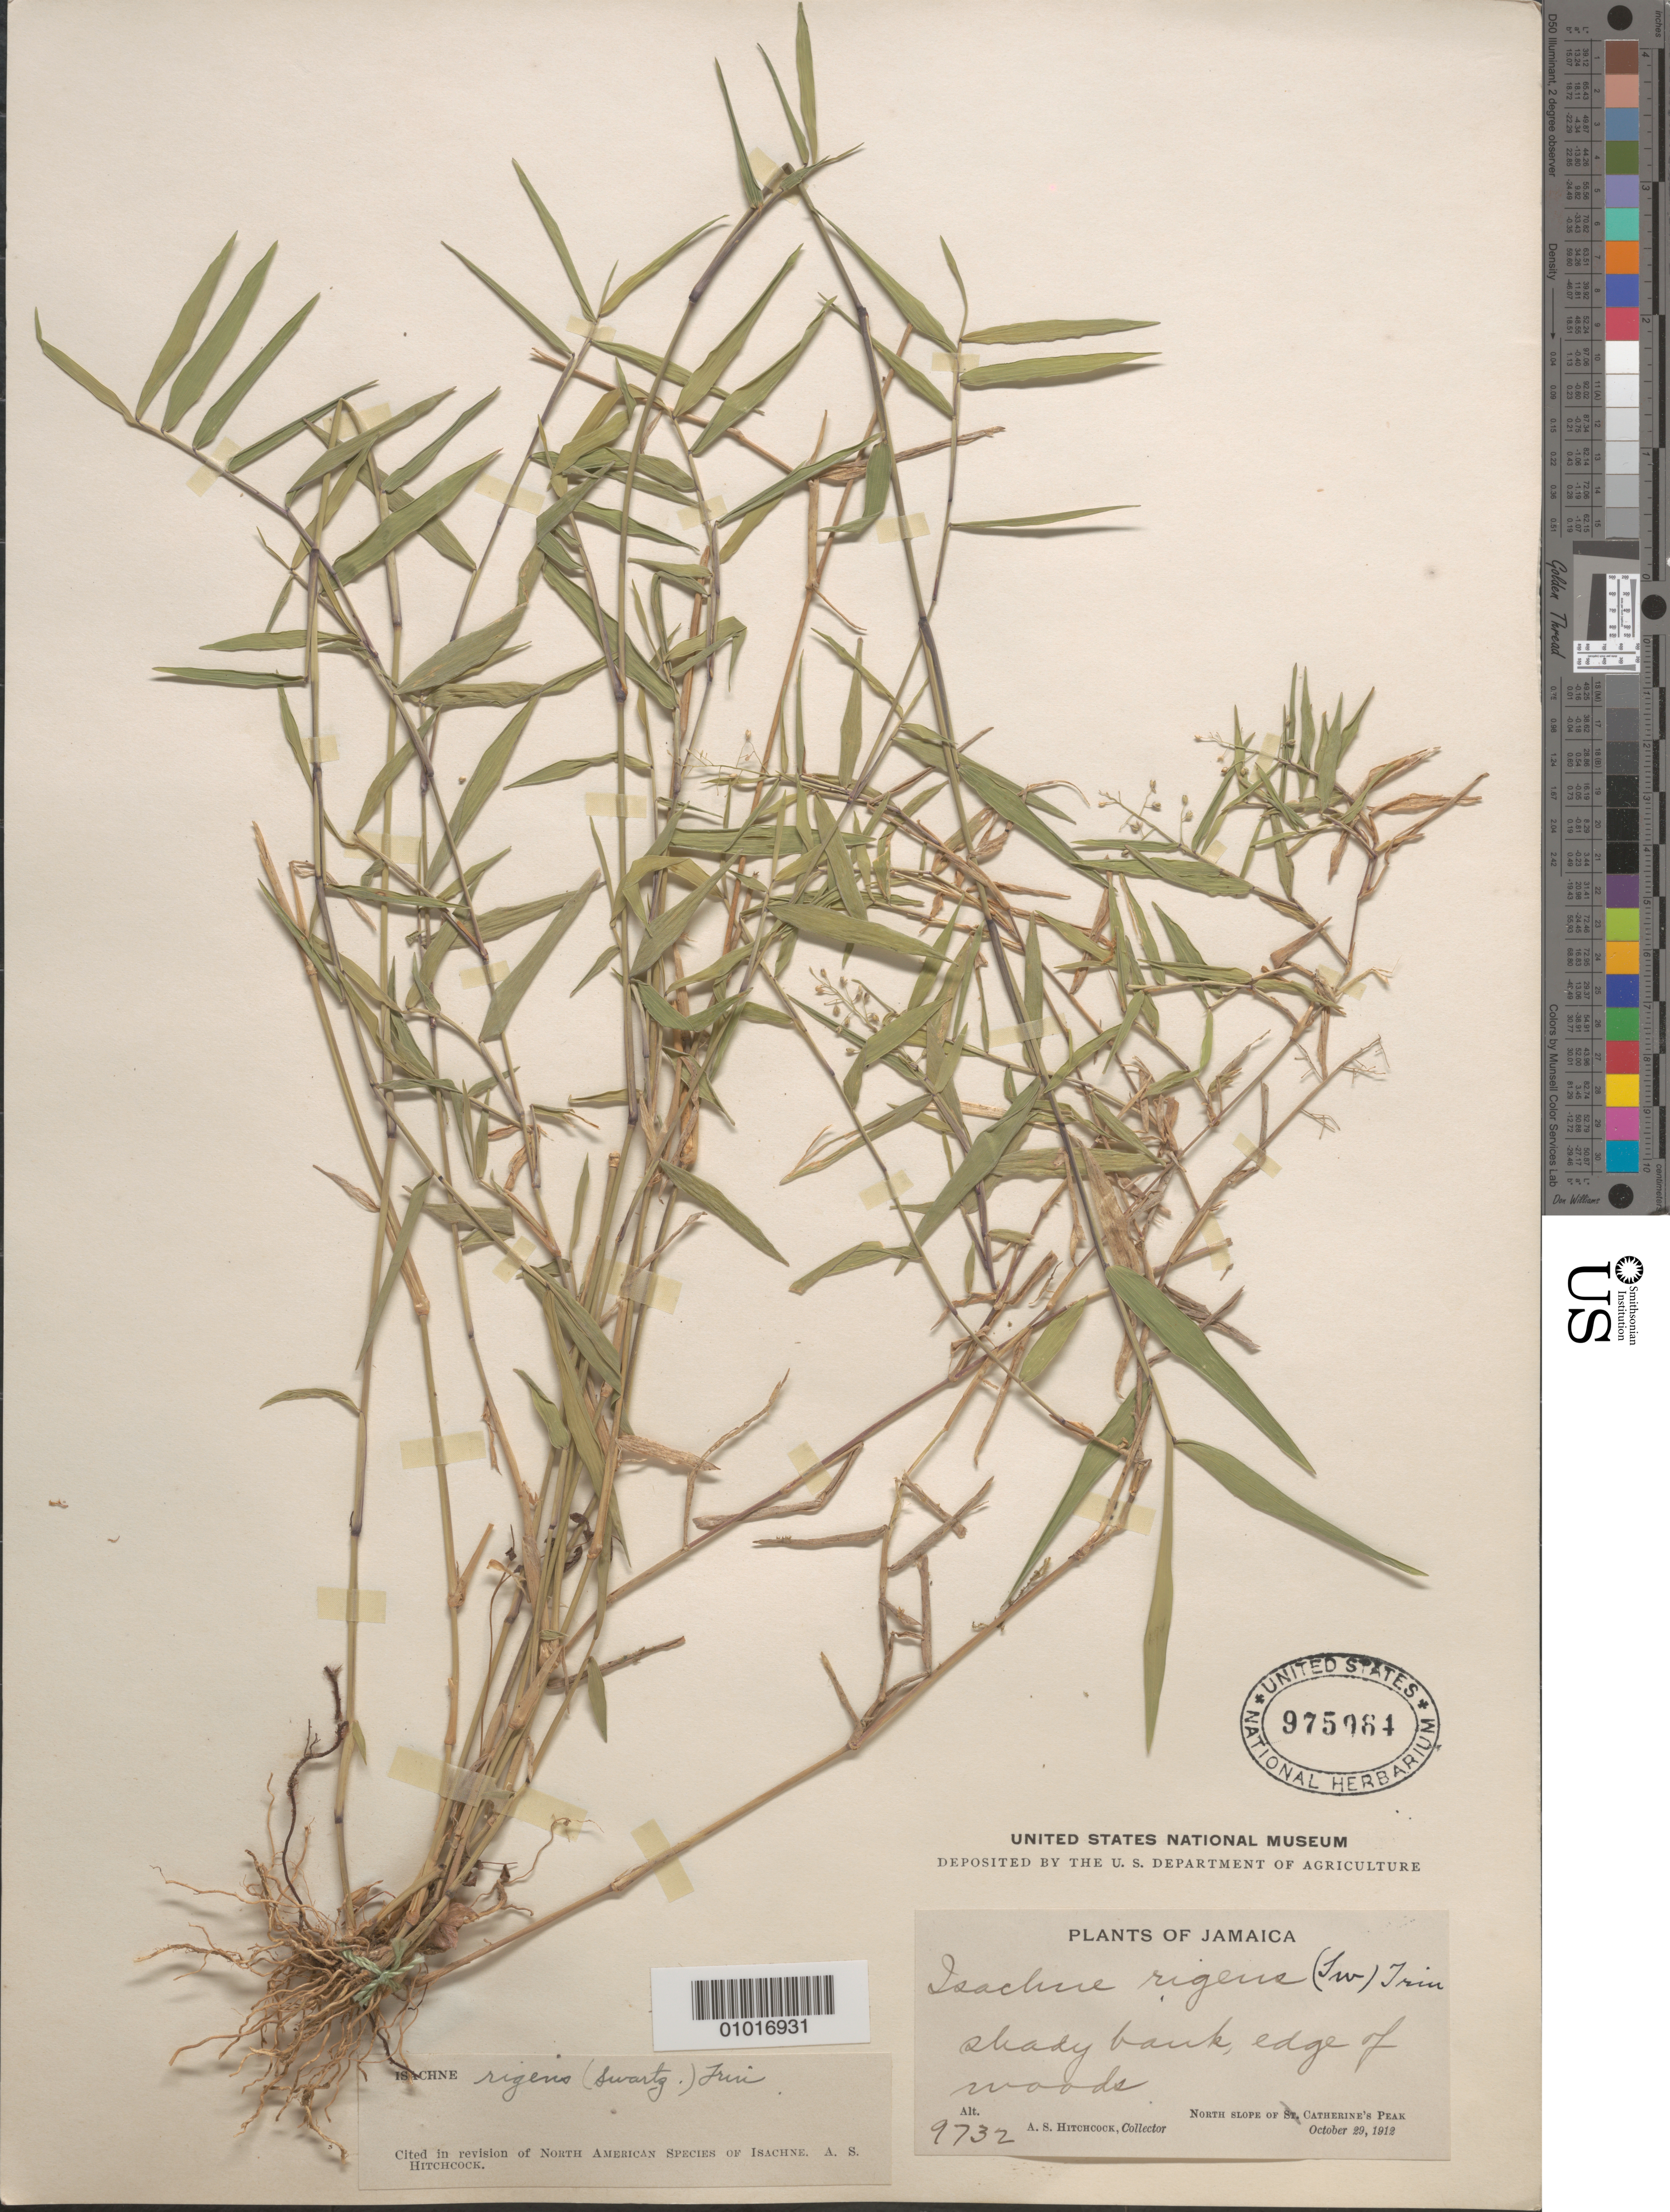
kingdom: Plantae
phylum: Tracheophyta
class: Liliopsida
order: Poales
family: Poaceae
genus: Isachne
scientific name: Isachne rigens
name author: (Sw.) Trin.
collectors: A. S. Hitchcock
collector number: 9732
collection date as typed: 29 Oct 1912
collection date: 1912-10-29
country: Jamaica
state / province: Saint Andrew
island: Jamaica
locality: North side of Catherines Peak, Shady bank, edge of woods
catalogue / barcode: US 975964